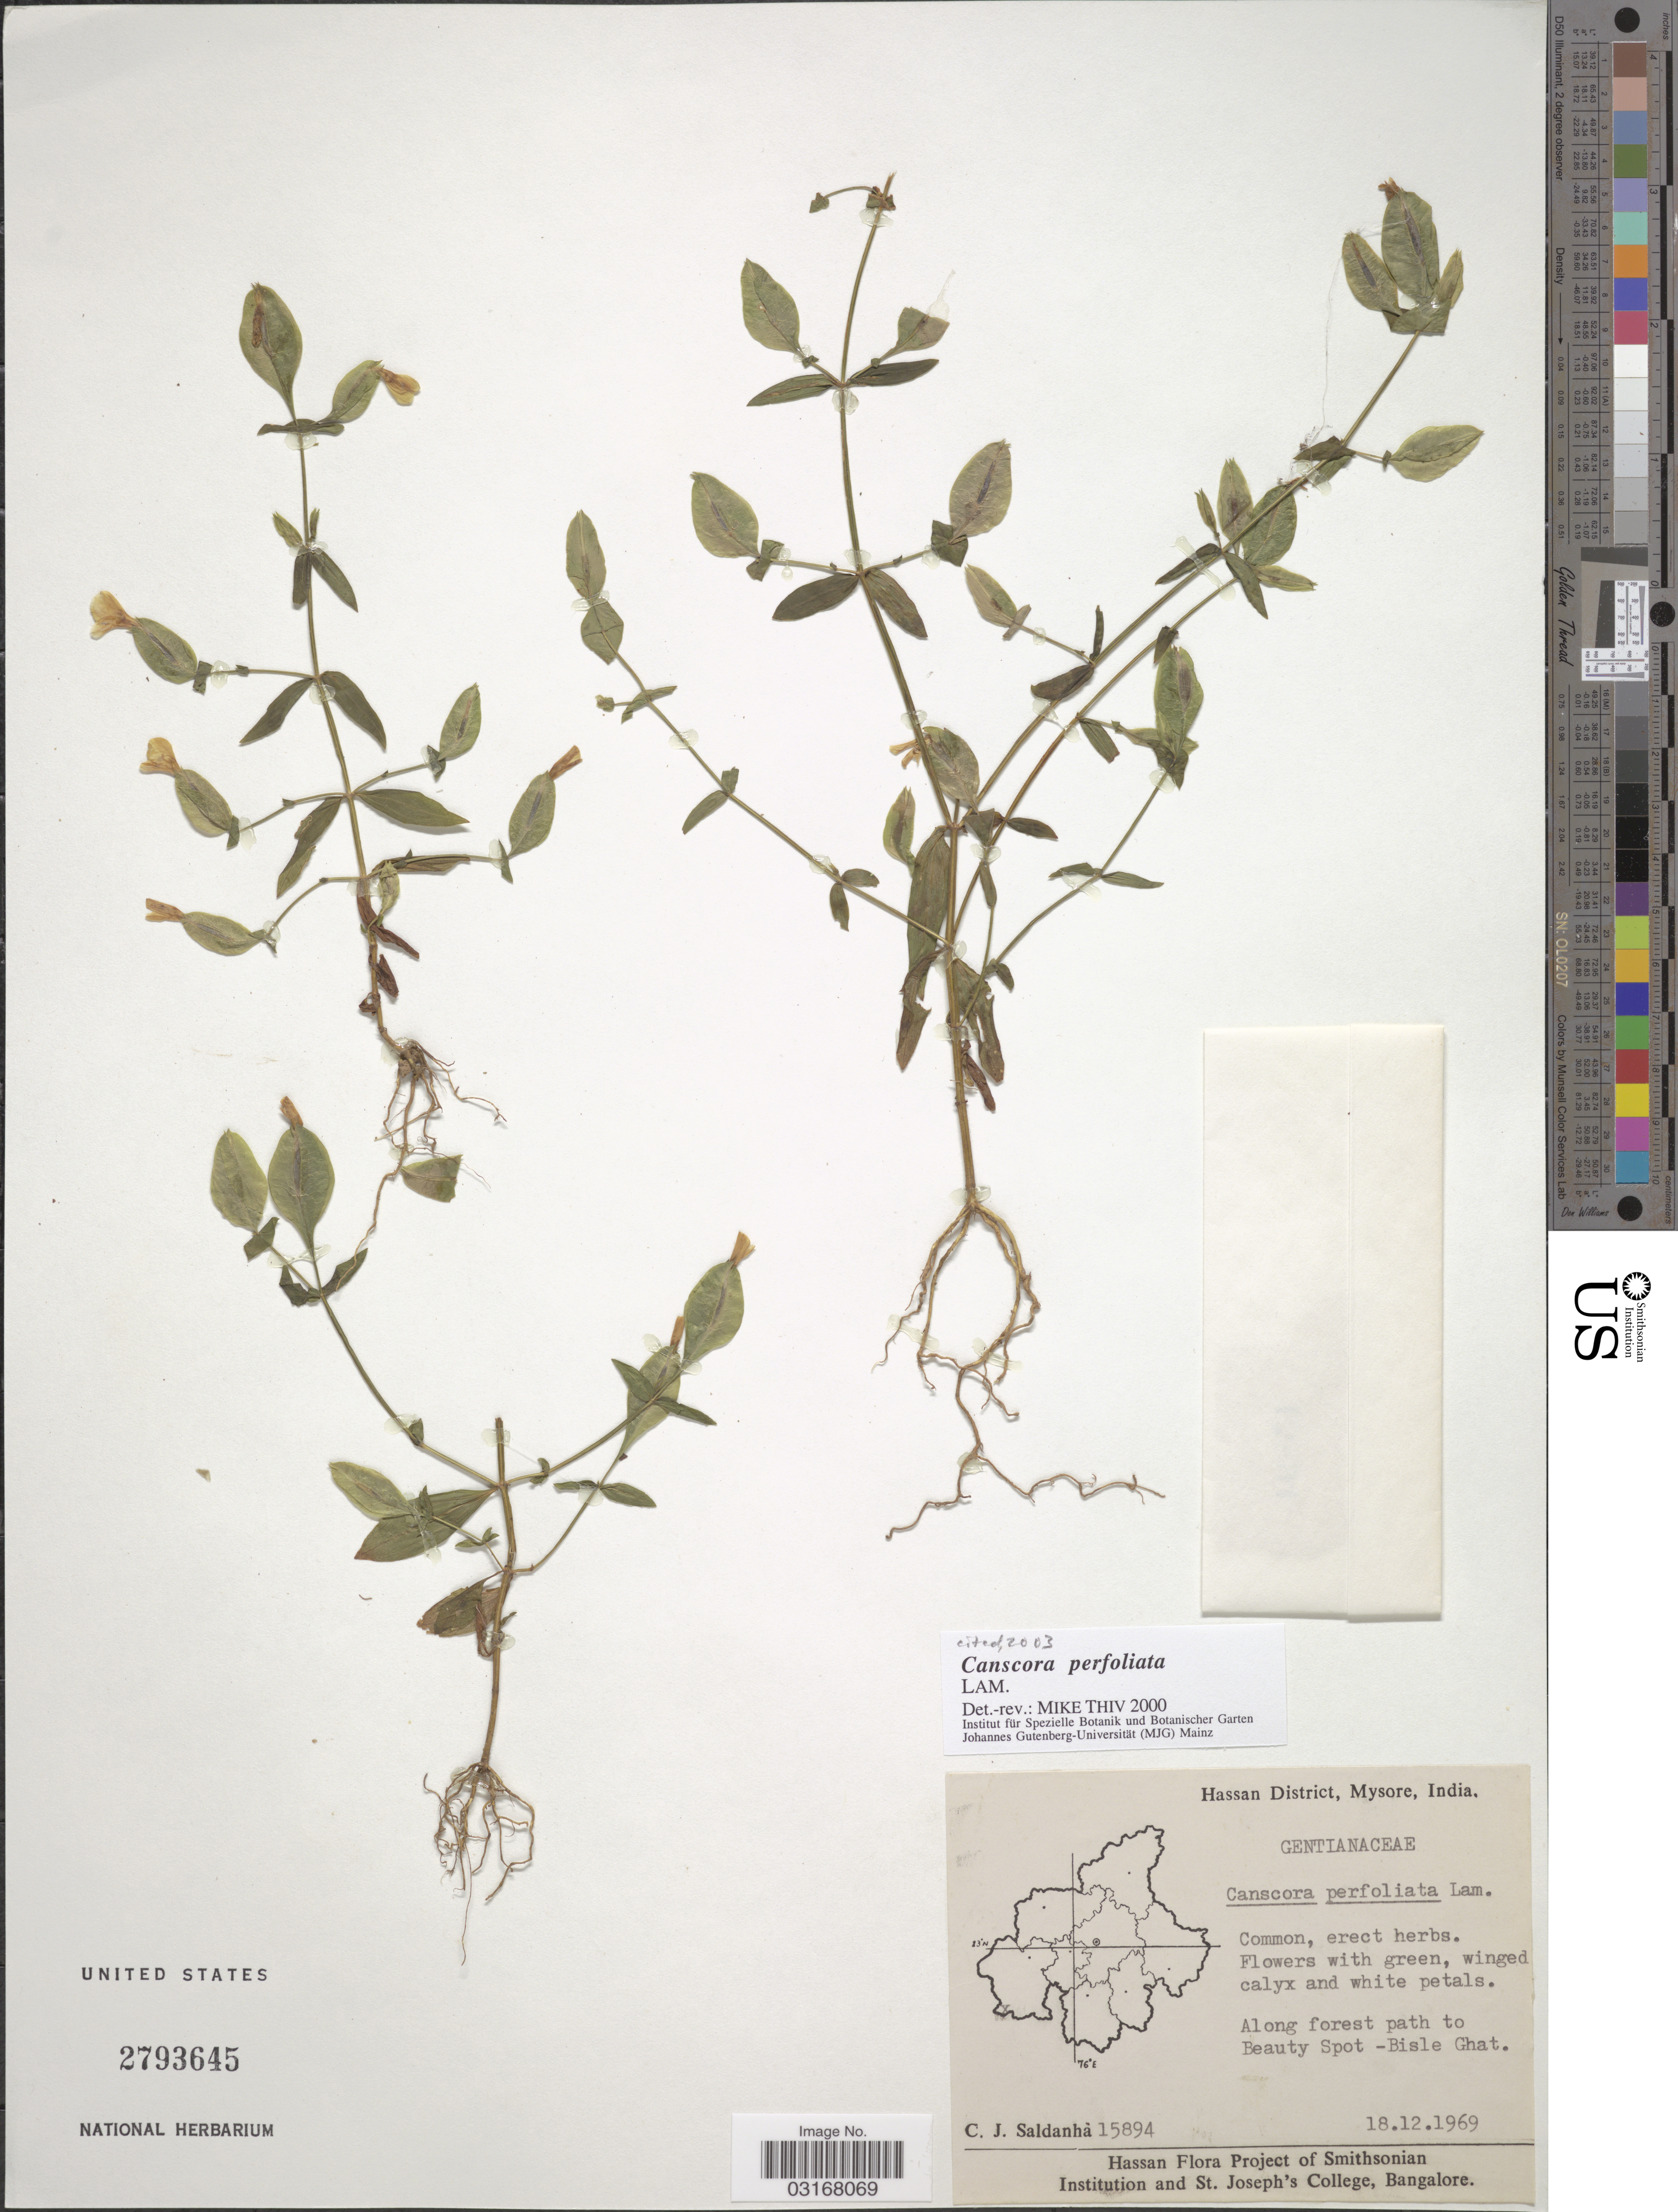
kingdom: Plantae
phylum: Tracheophyta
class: Magnoliopsida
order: Gentianales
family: Gentianaceae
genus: Canscora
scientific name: Canscora perfoliata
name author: Lam.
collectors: C. J. Saldanha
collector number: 15894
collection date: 1969-12-18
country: India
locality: Hassan District, Mysore. Along forest path to Beauty Spot - Bisle Ghat.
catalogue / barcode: US 2793645